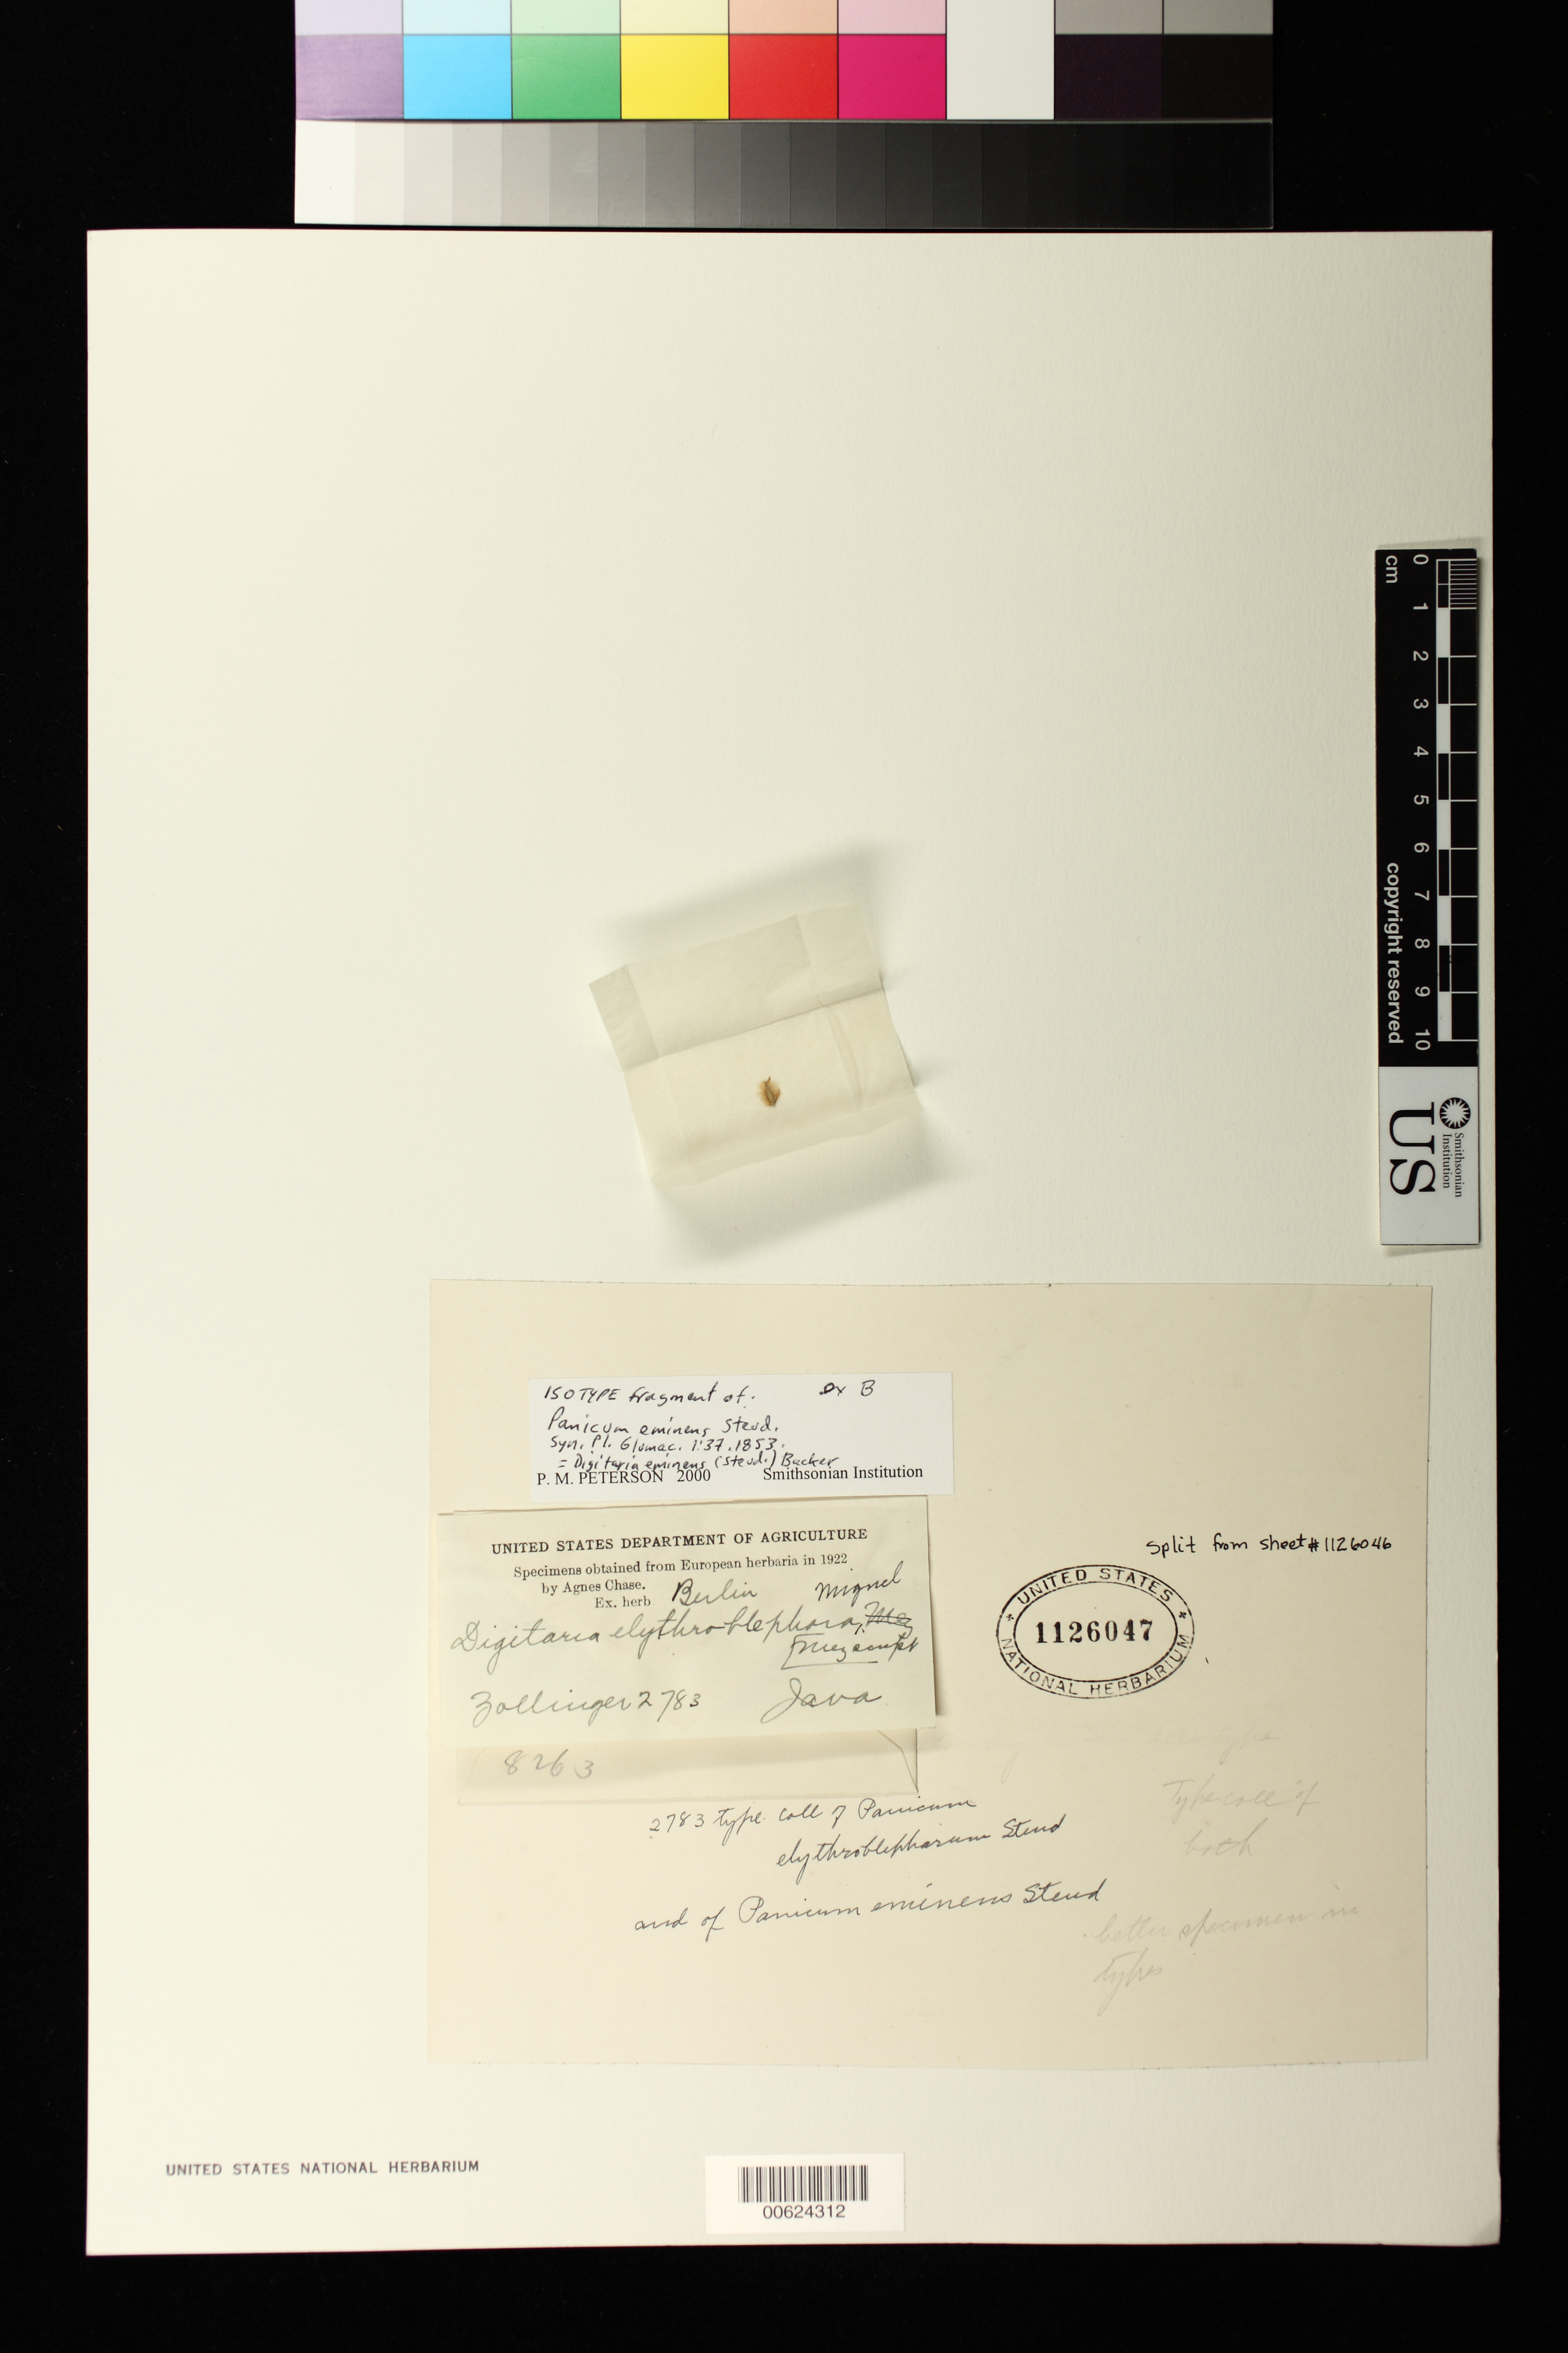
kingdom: Plantae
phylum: Tracheophyta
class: Liliopsida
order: Poales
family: Poaceae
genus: Panicum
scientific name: Panicum eminens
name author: Steud.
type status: Isotype; Syntype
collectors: H. Zollinger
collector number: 2783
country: Indonesia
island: Java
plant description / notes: Fragmentary material of type specimen ex herb. Berlin.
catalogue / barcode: US 1126047